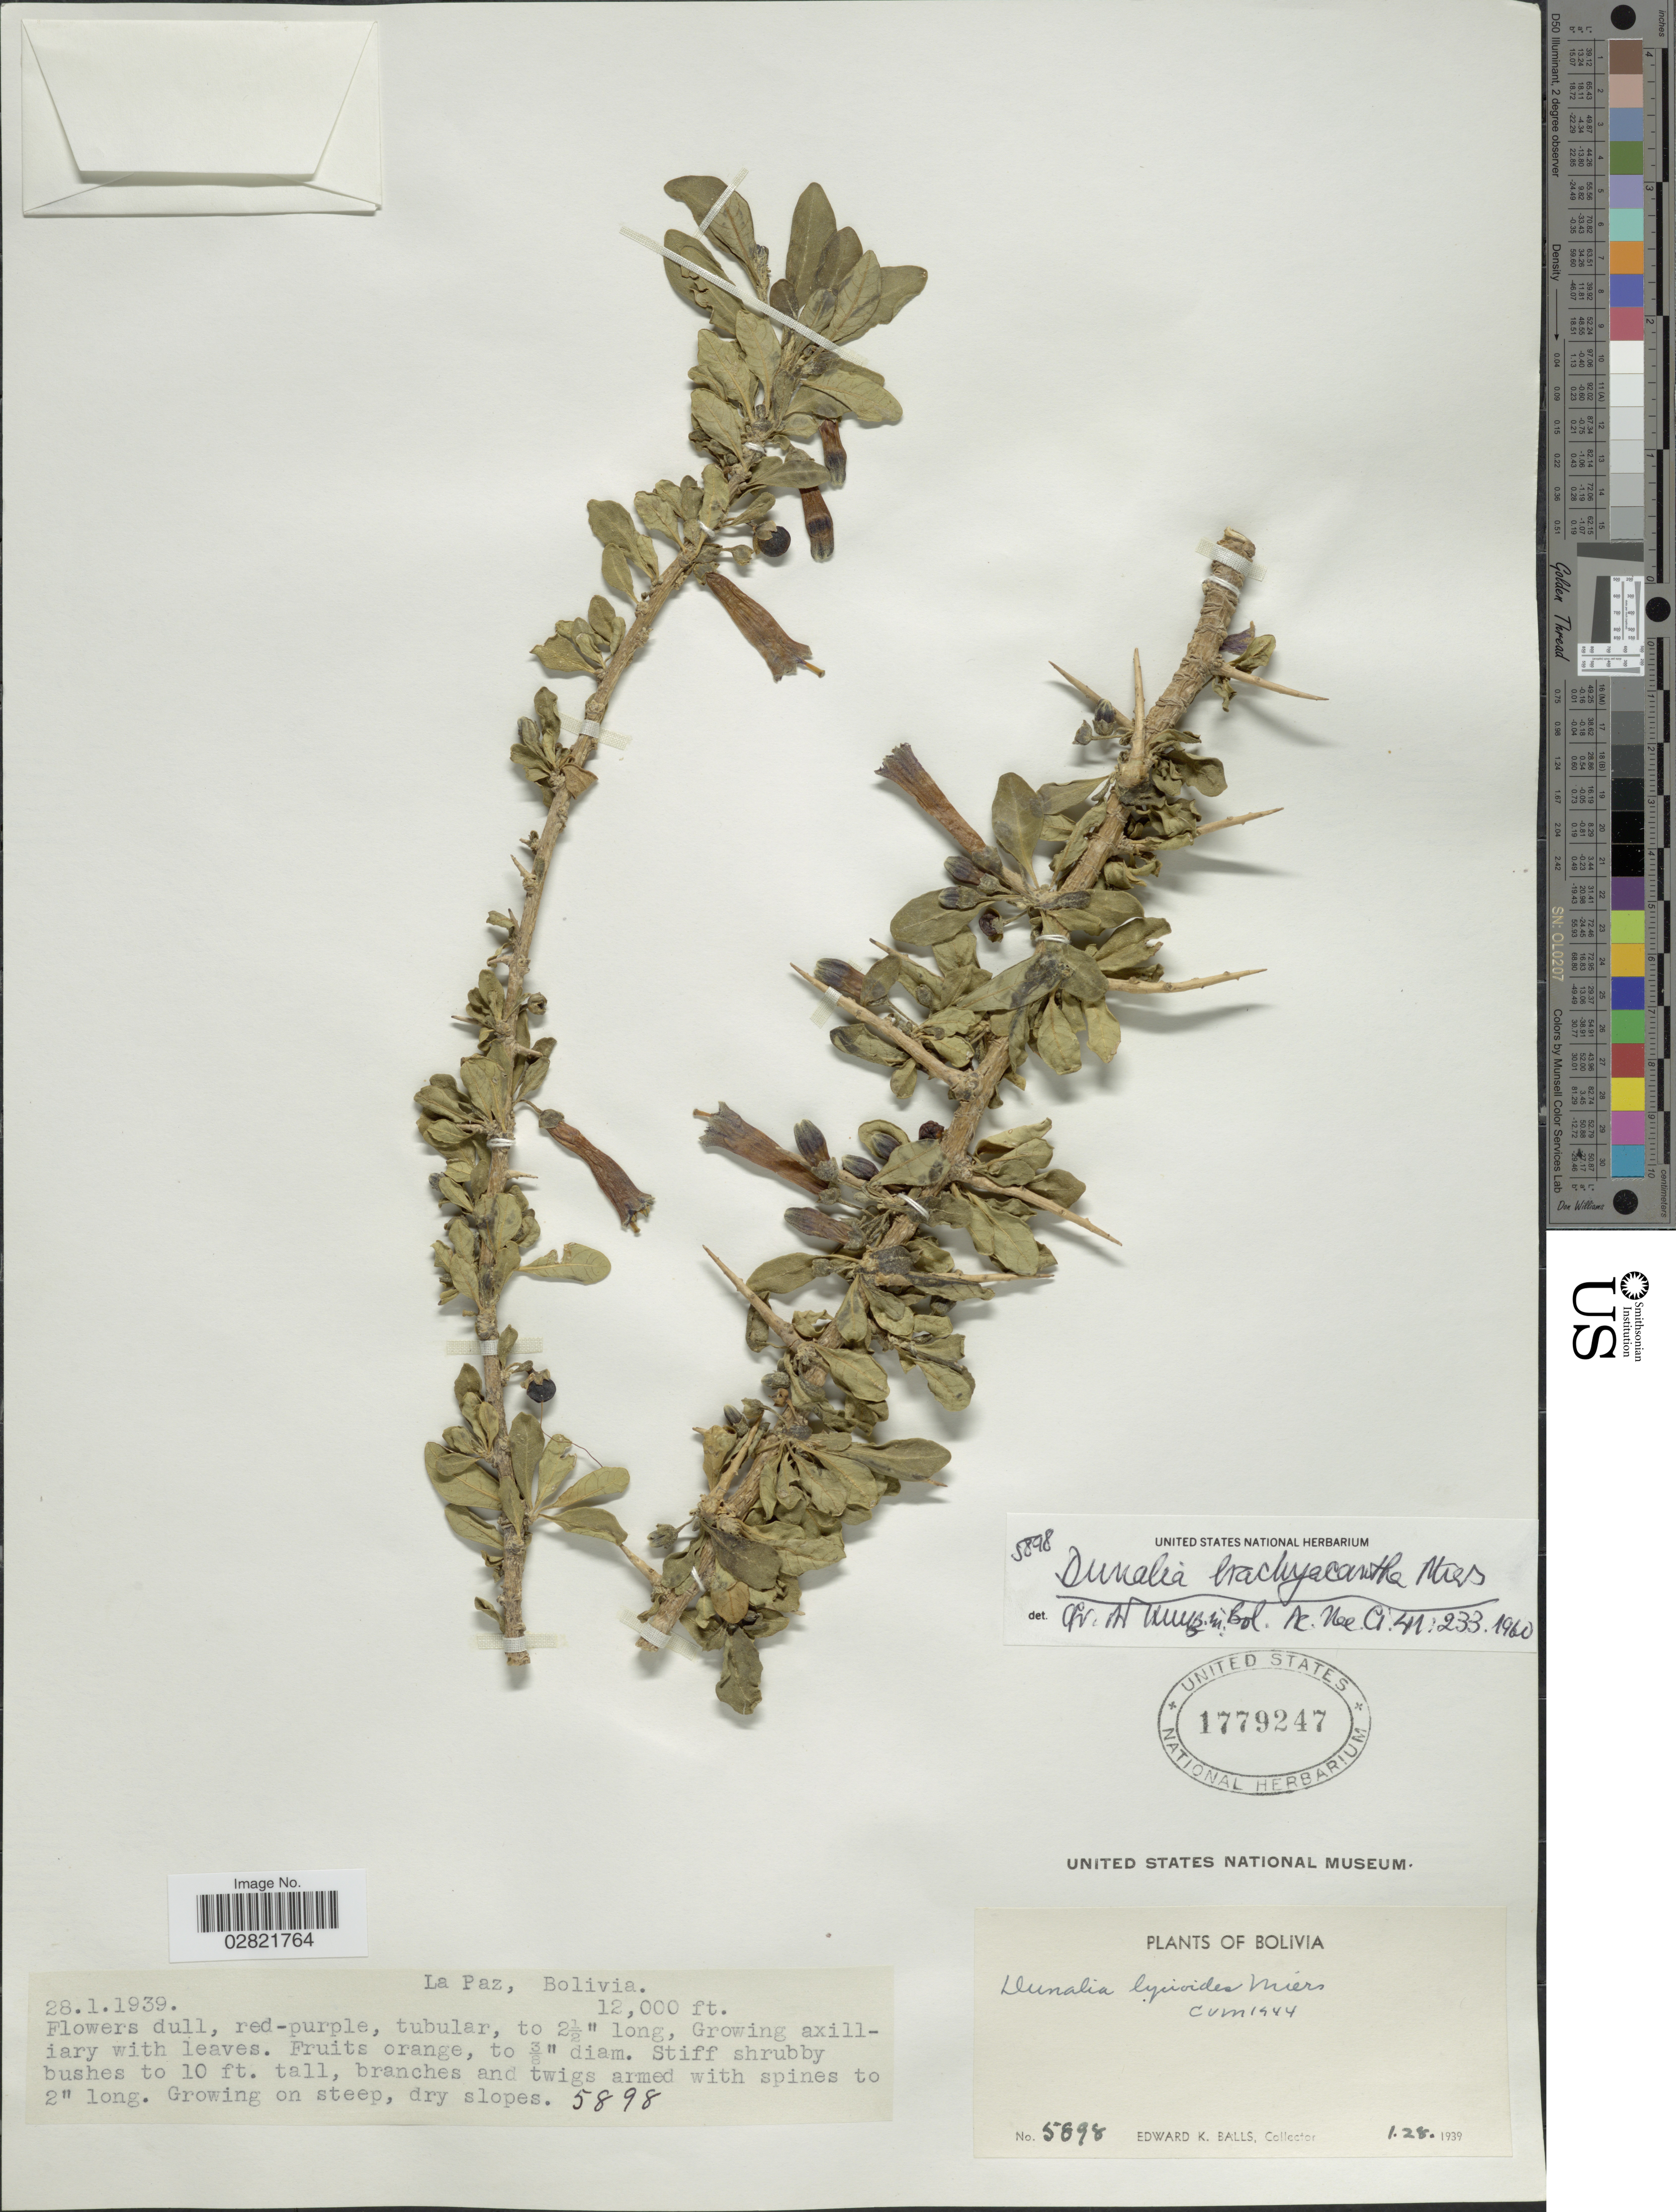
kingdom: Plantae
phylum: Tracheophyta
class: Magnoliopsida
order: Solanales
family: Solanaceae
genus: Dunalia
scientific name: Dunalia brachyacantha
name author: Miers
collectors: E. K. Balls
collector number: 5898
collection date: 1939-01-28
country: Bolivia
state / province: La Paz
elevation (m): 3658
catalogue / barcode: US 1779247